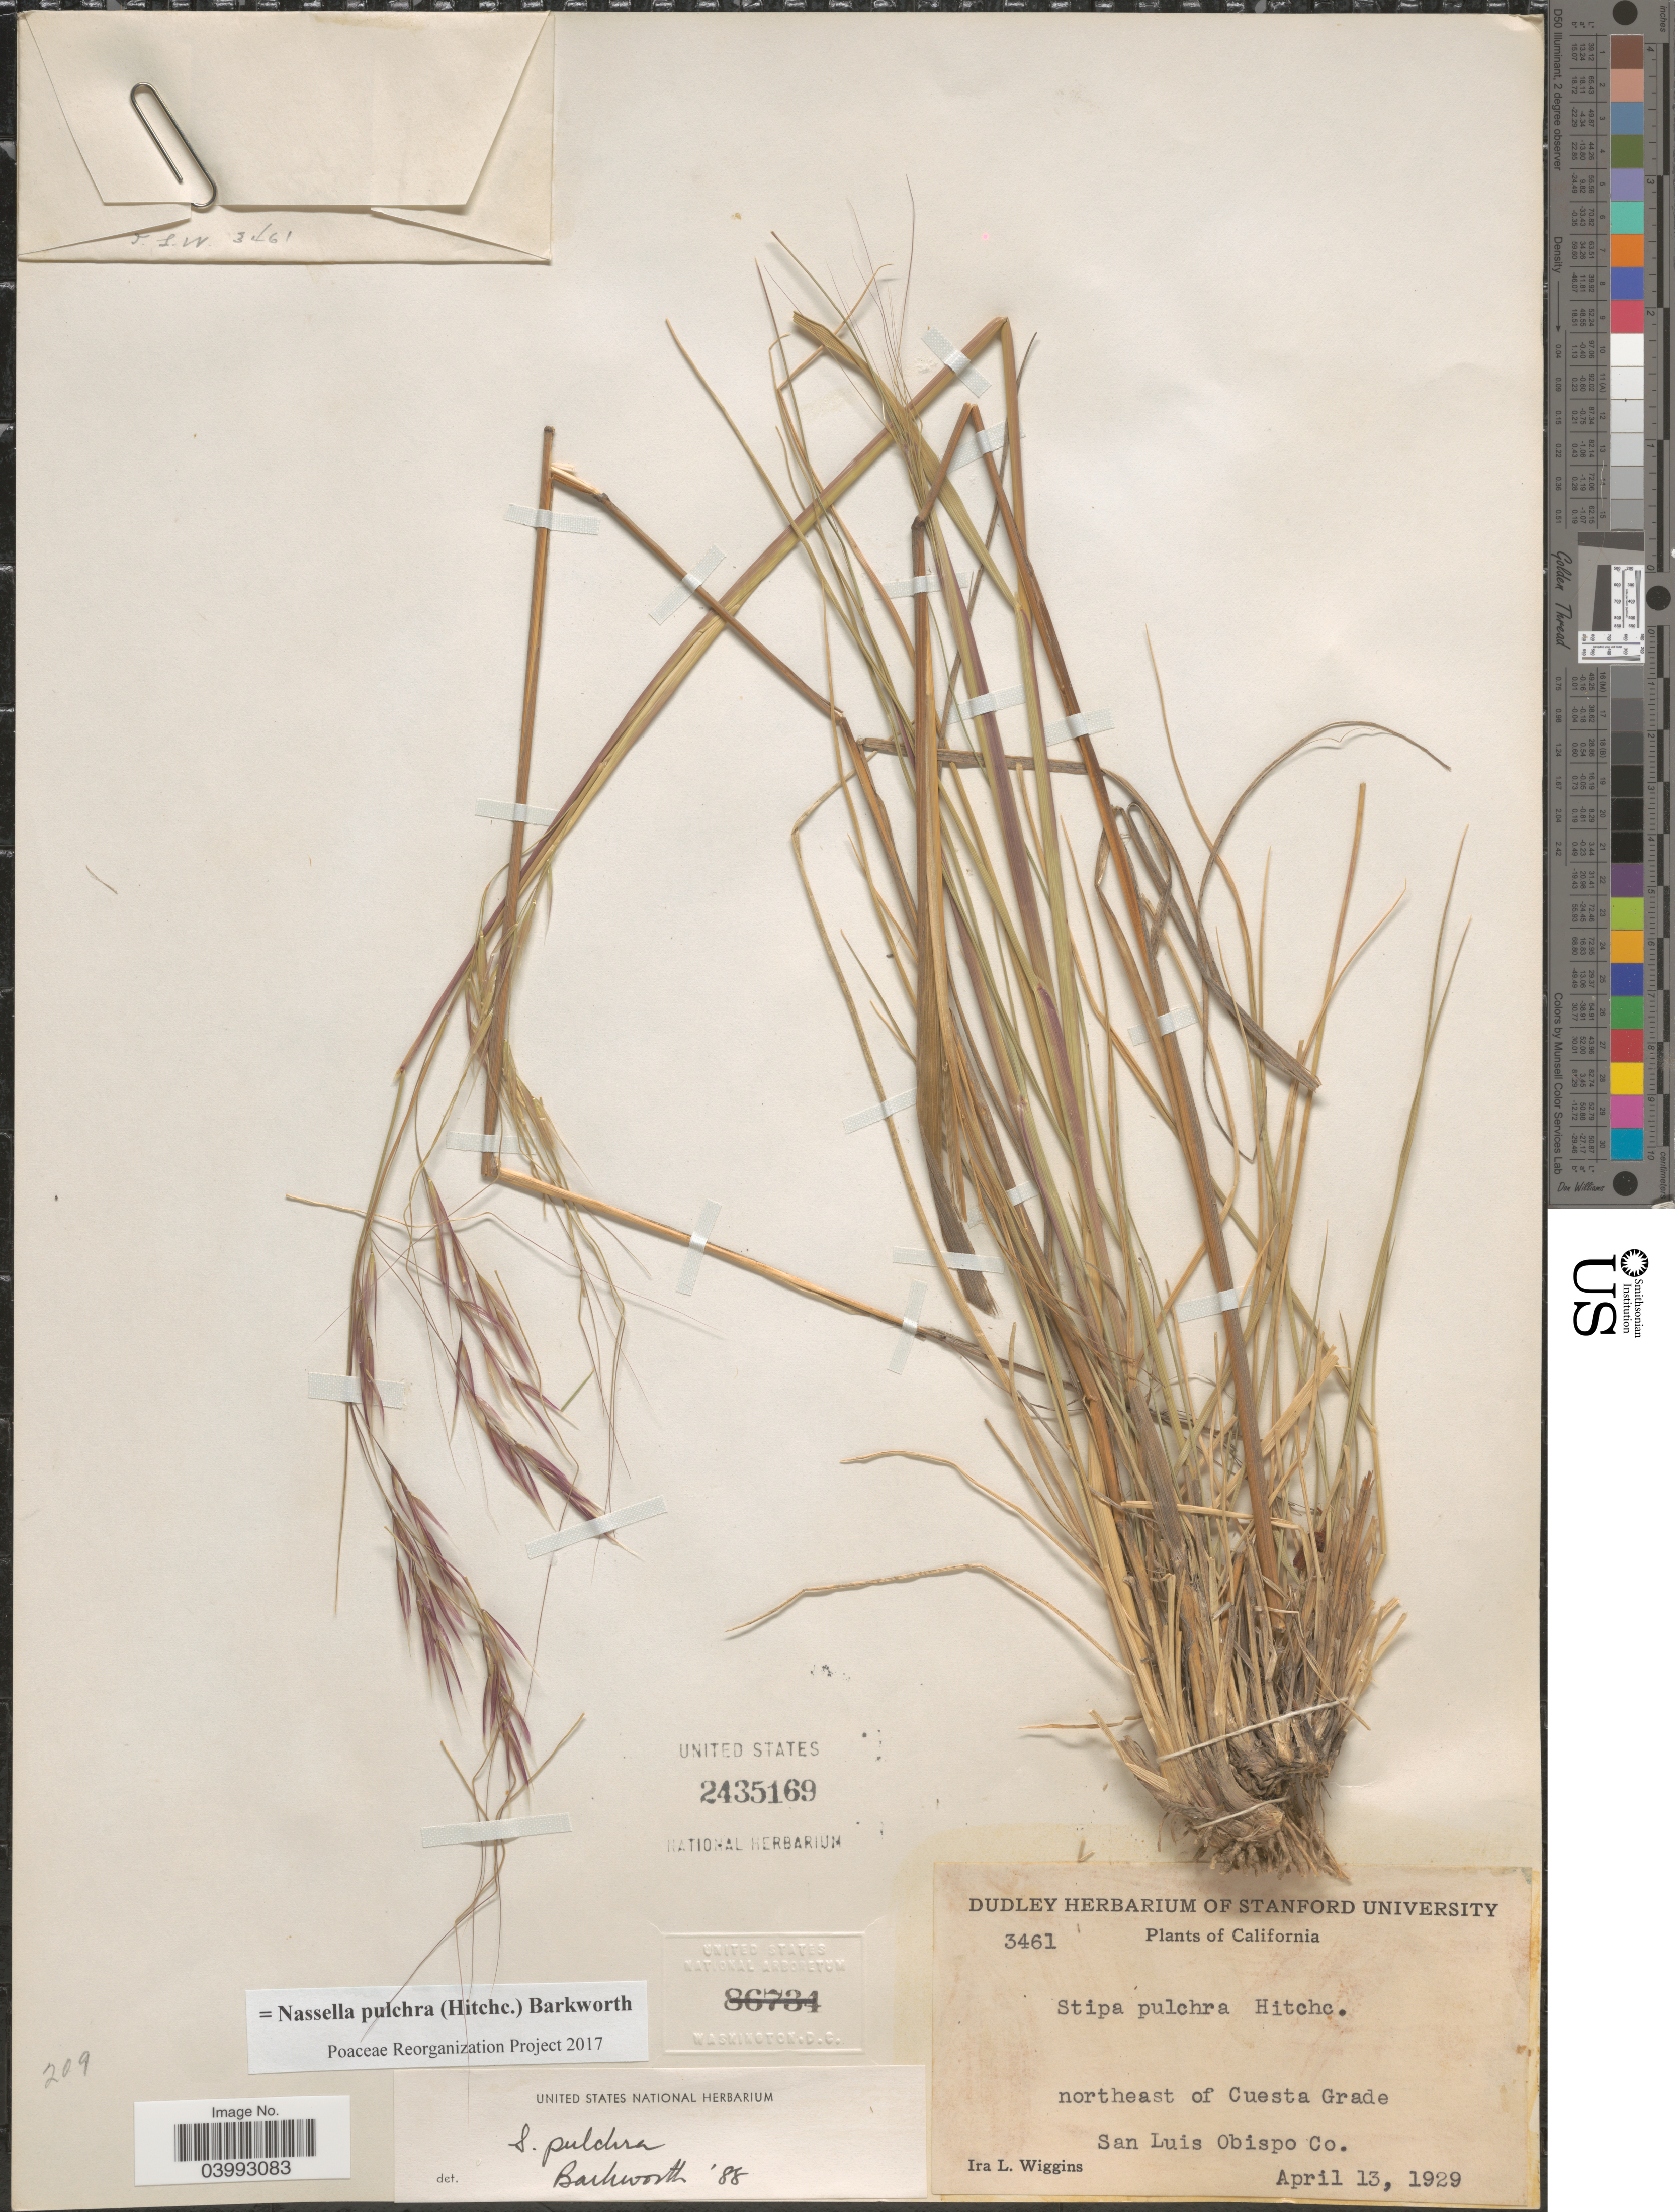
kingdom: Plantae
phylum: Tracheophyta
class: Liliopsida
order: Poales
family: Poaceae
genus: Nassella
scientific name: Nassella pulchra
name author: (Hitchc.) Barkworth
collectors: I. L. Wiggins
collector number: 3461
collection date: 1929-04-13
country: United States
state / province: California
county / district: San Luis Obispo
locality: Northeast of Cuesta Grade. San Luis Obispo Co.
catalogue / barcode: US 2435169